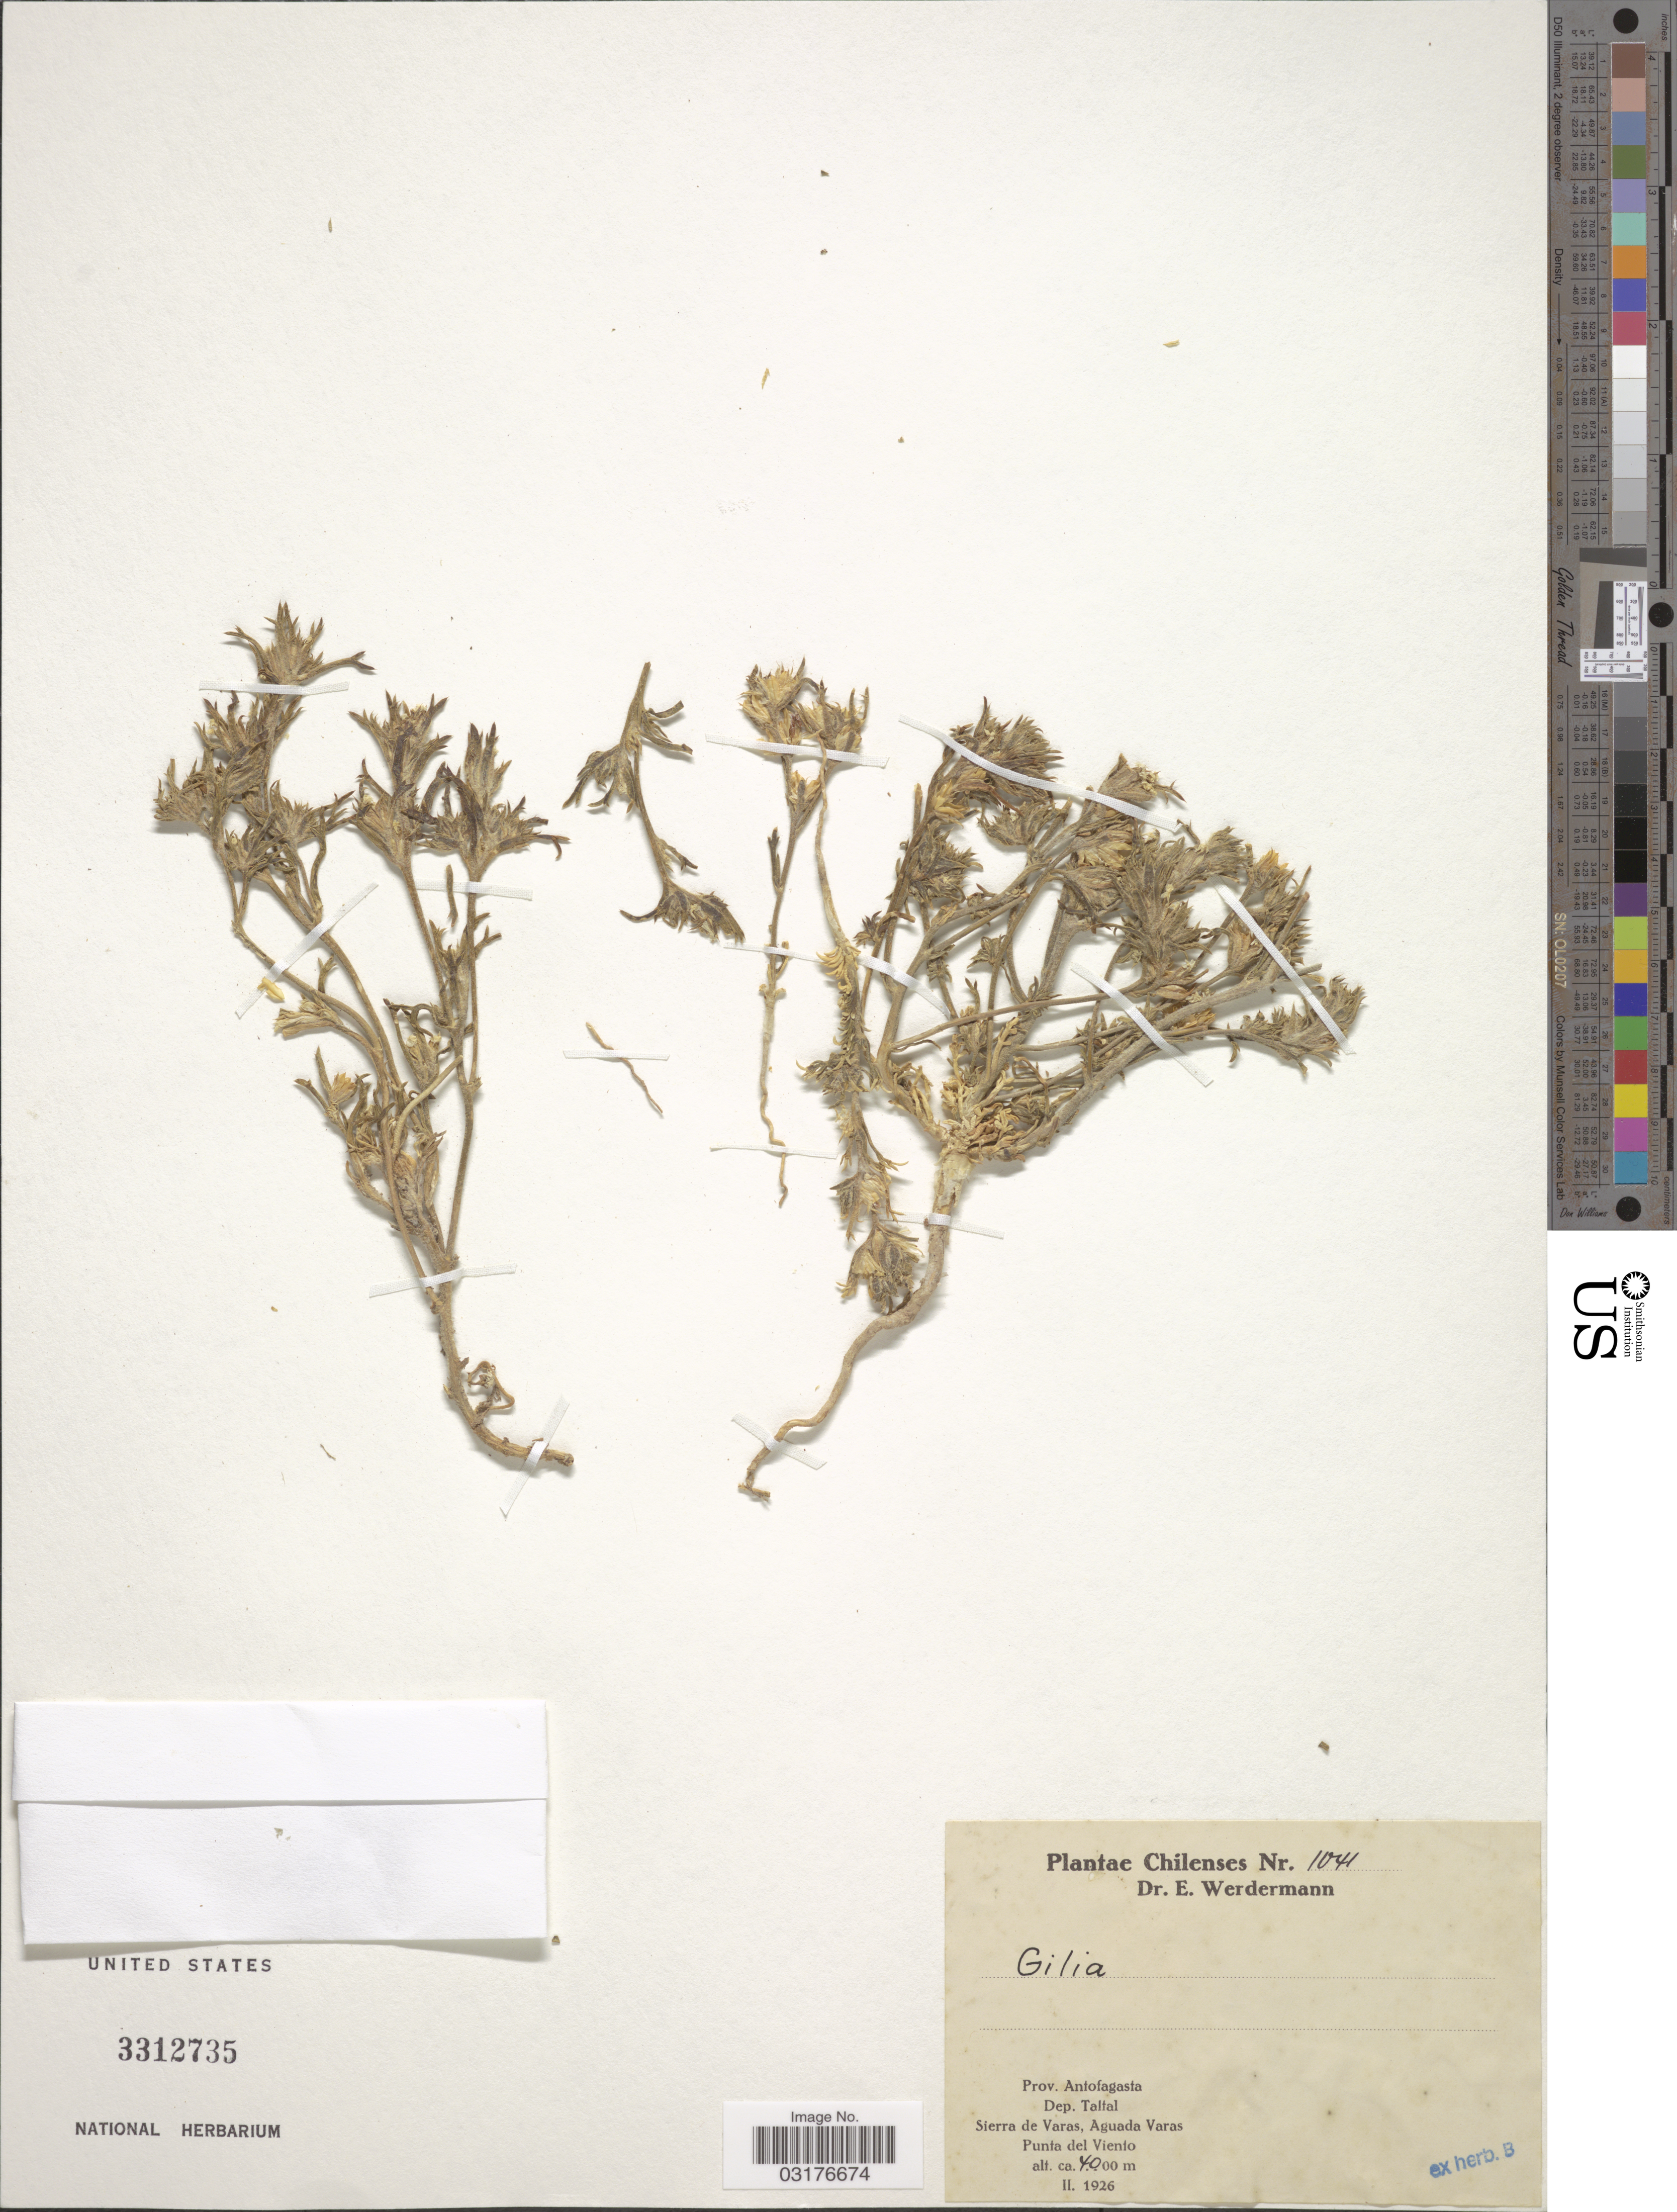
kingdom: Plantae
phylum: Tracheophyta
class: Magnoliopsida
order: Ericales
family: Polemoniaceae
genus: Ipomopsis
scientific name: Ipomopsis gossypifera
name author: (Gillies ex Benth.) V.E. Grant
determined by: Grant, V. E.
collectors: E. Werdermann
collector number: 1041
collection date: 1926-02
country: Chile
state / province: Antofagasta (II)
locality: Dep. Taltal. Sierra de Varas, Aguada Varas. Punta del Viento.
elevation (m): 4000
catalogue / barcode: US 3312735